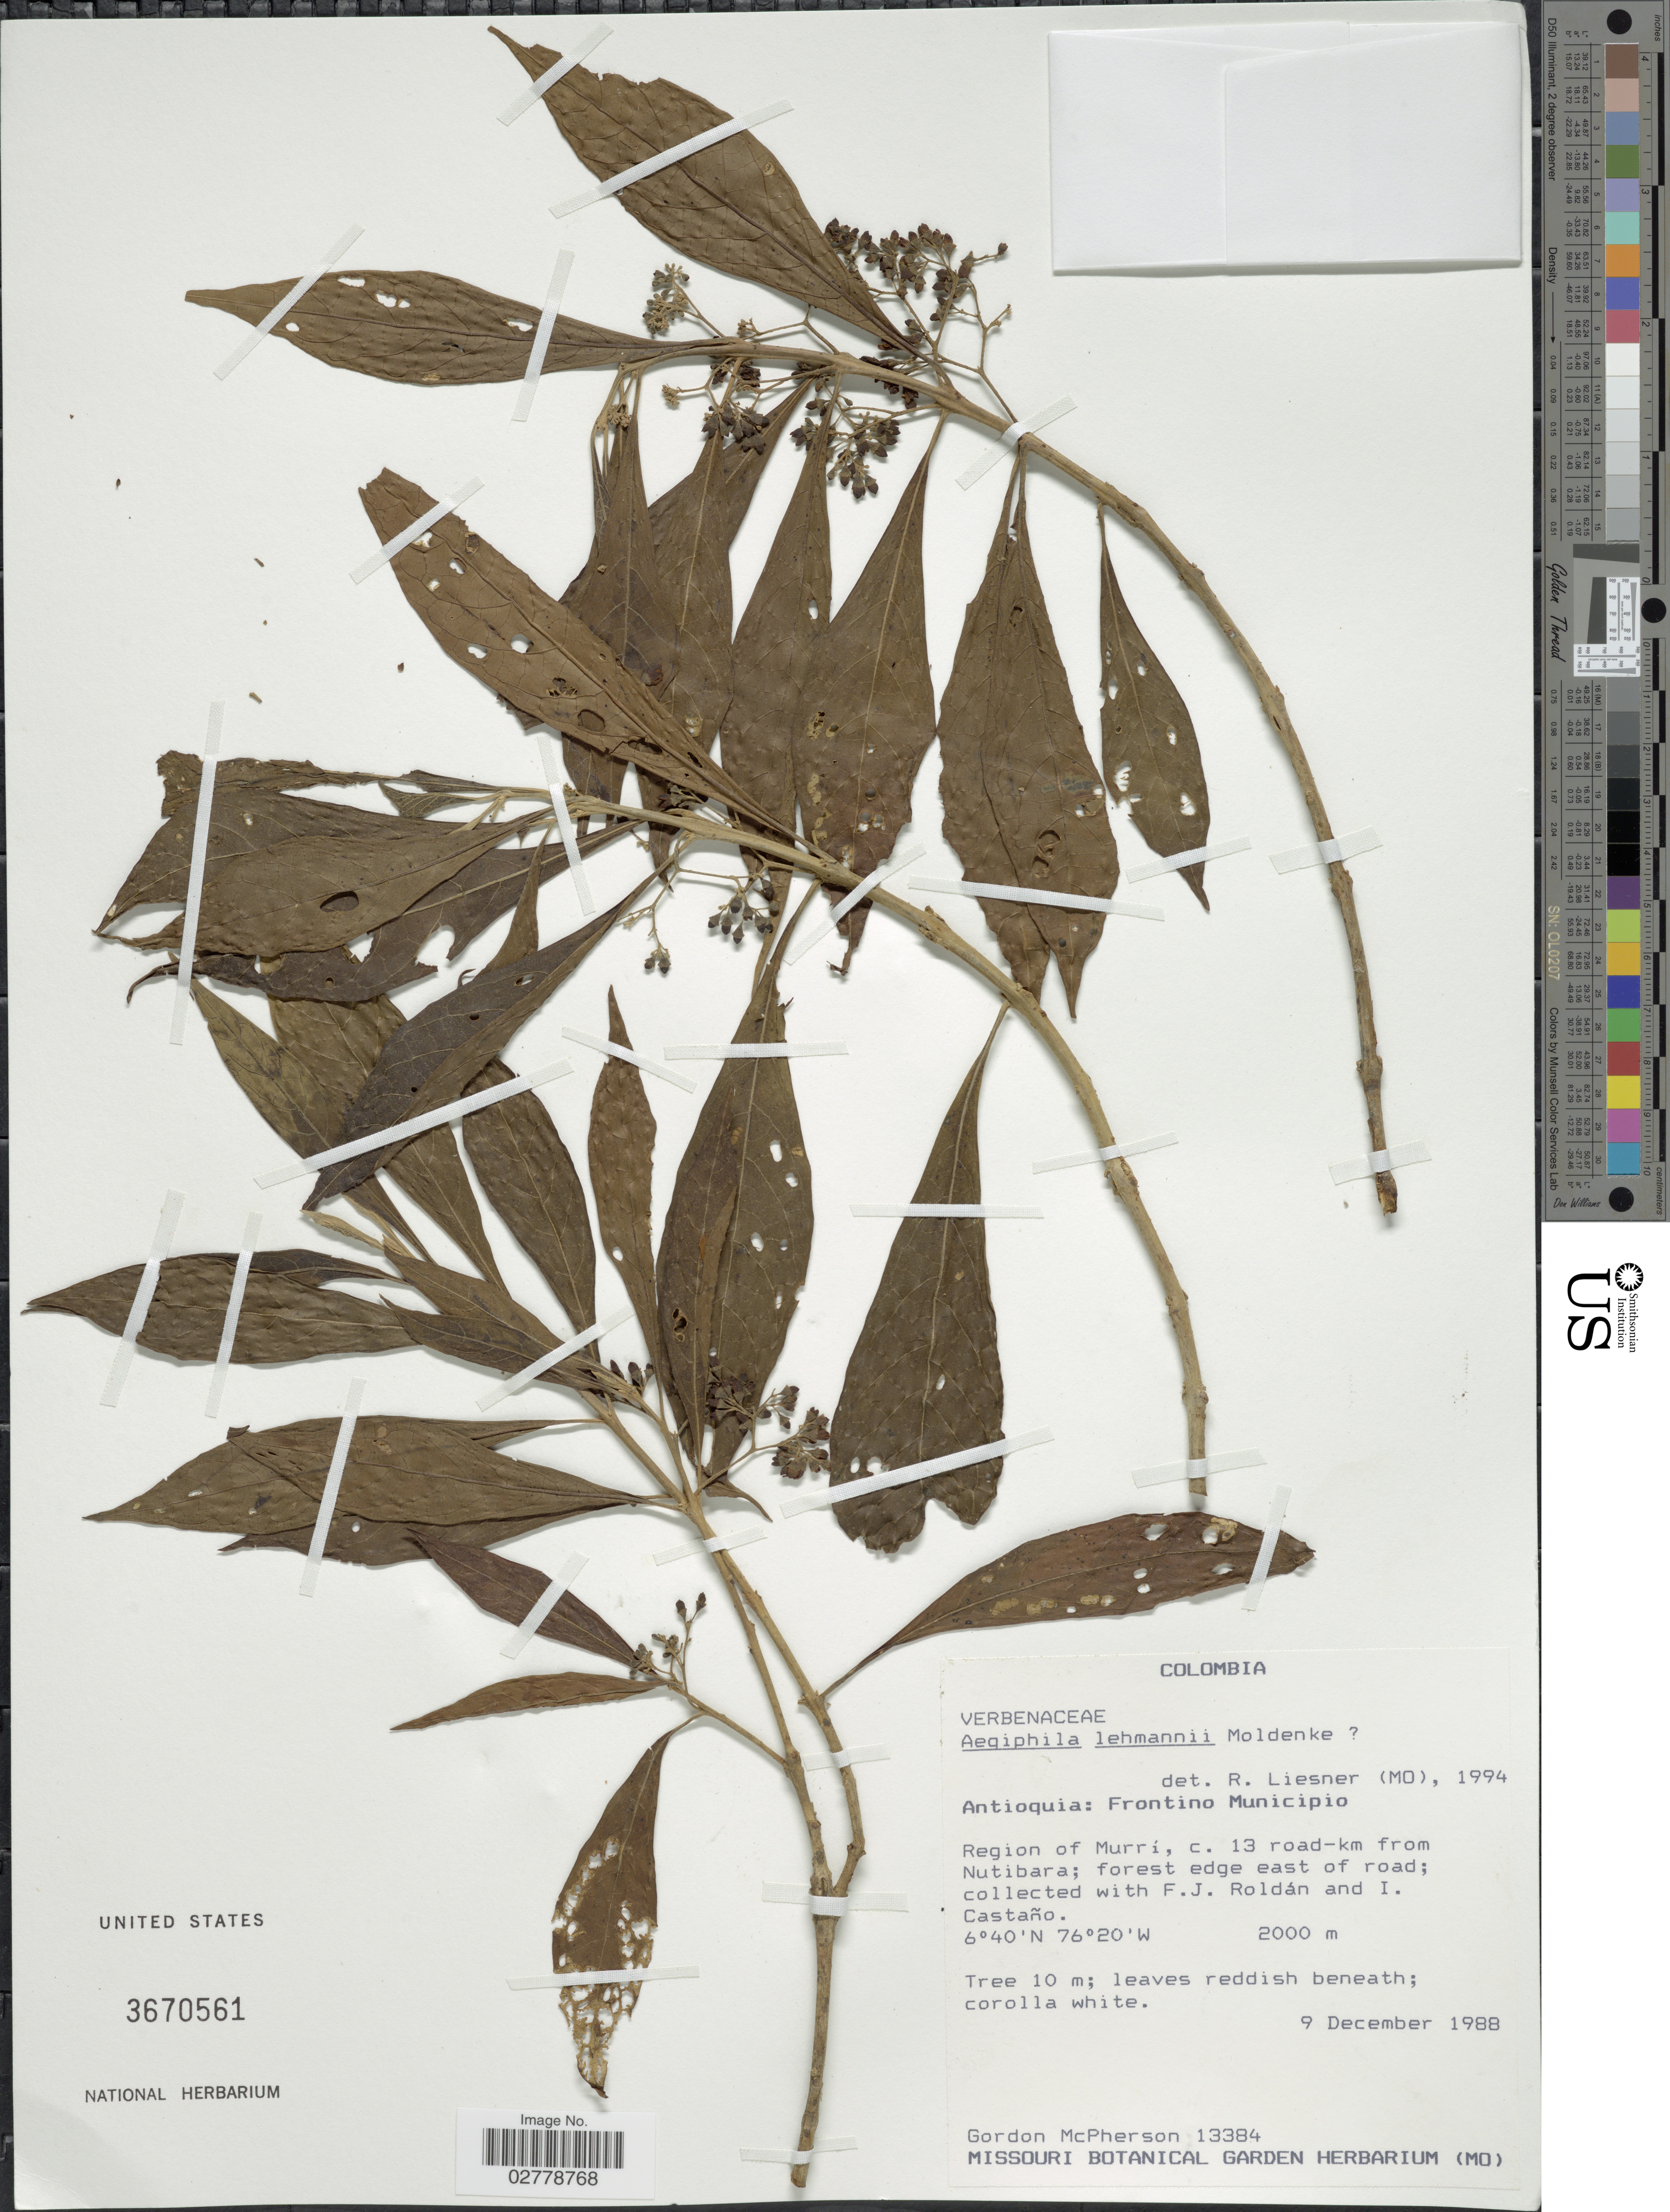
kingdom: Plantae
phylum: Tracheophyta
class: Magnoliopsida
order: Lamiales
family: Lamiaceae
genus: Aegiphila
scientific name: Aegiphila lehmannii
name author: Moldenke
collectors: G. D. McPherson, F. J. Roldán & I. Castaño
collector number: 13384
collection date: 1988-12-09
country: Colombia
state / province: Antioquia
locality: Frontino Municipio, Region of Murrí, c. 13 road-km from Nutibara; forest edge east of road.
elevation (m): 2000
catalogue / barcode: US 3670561